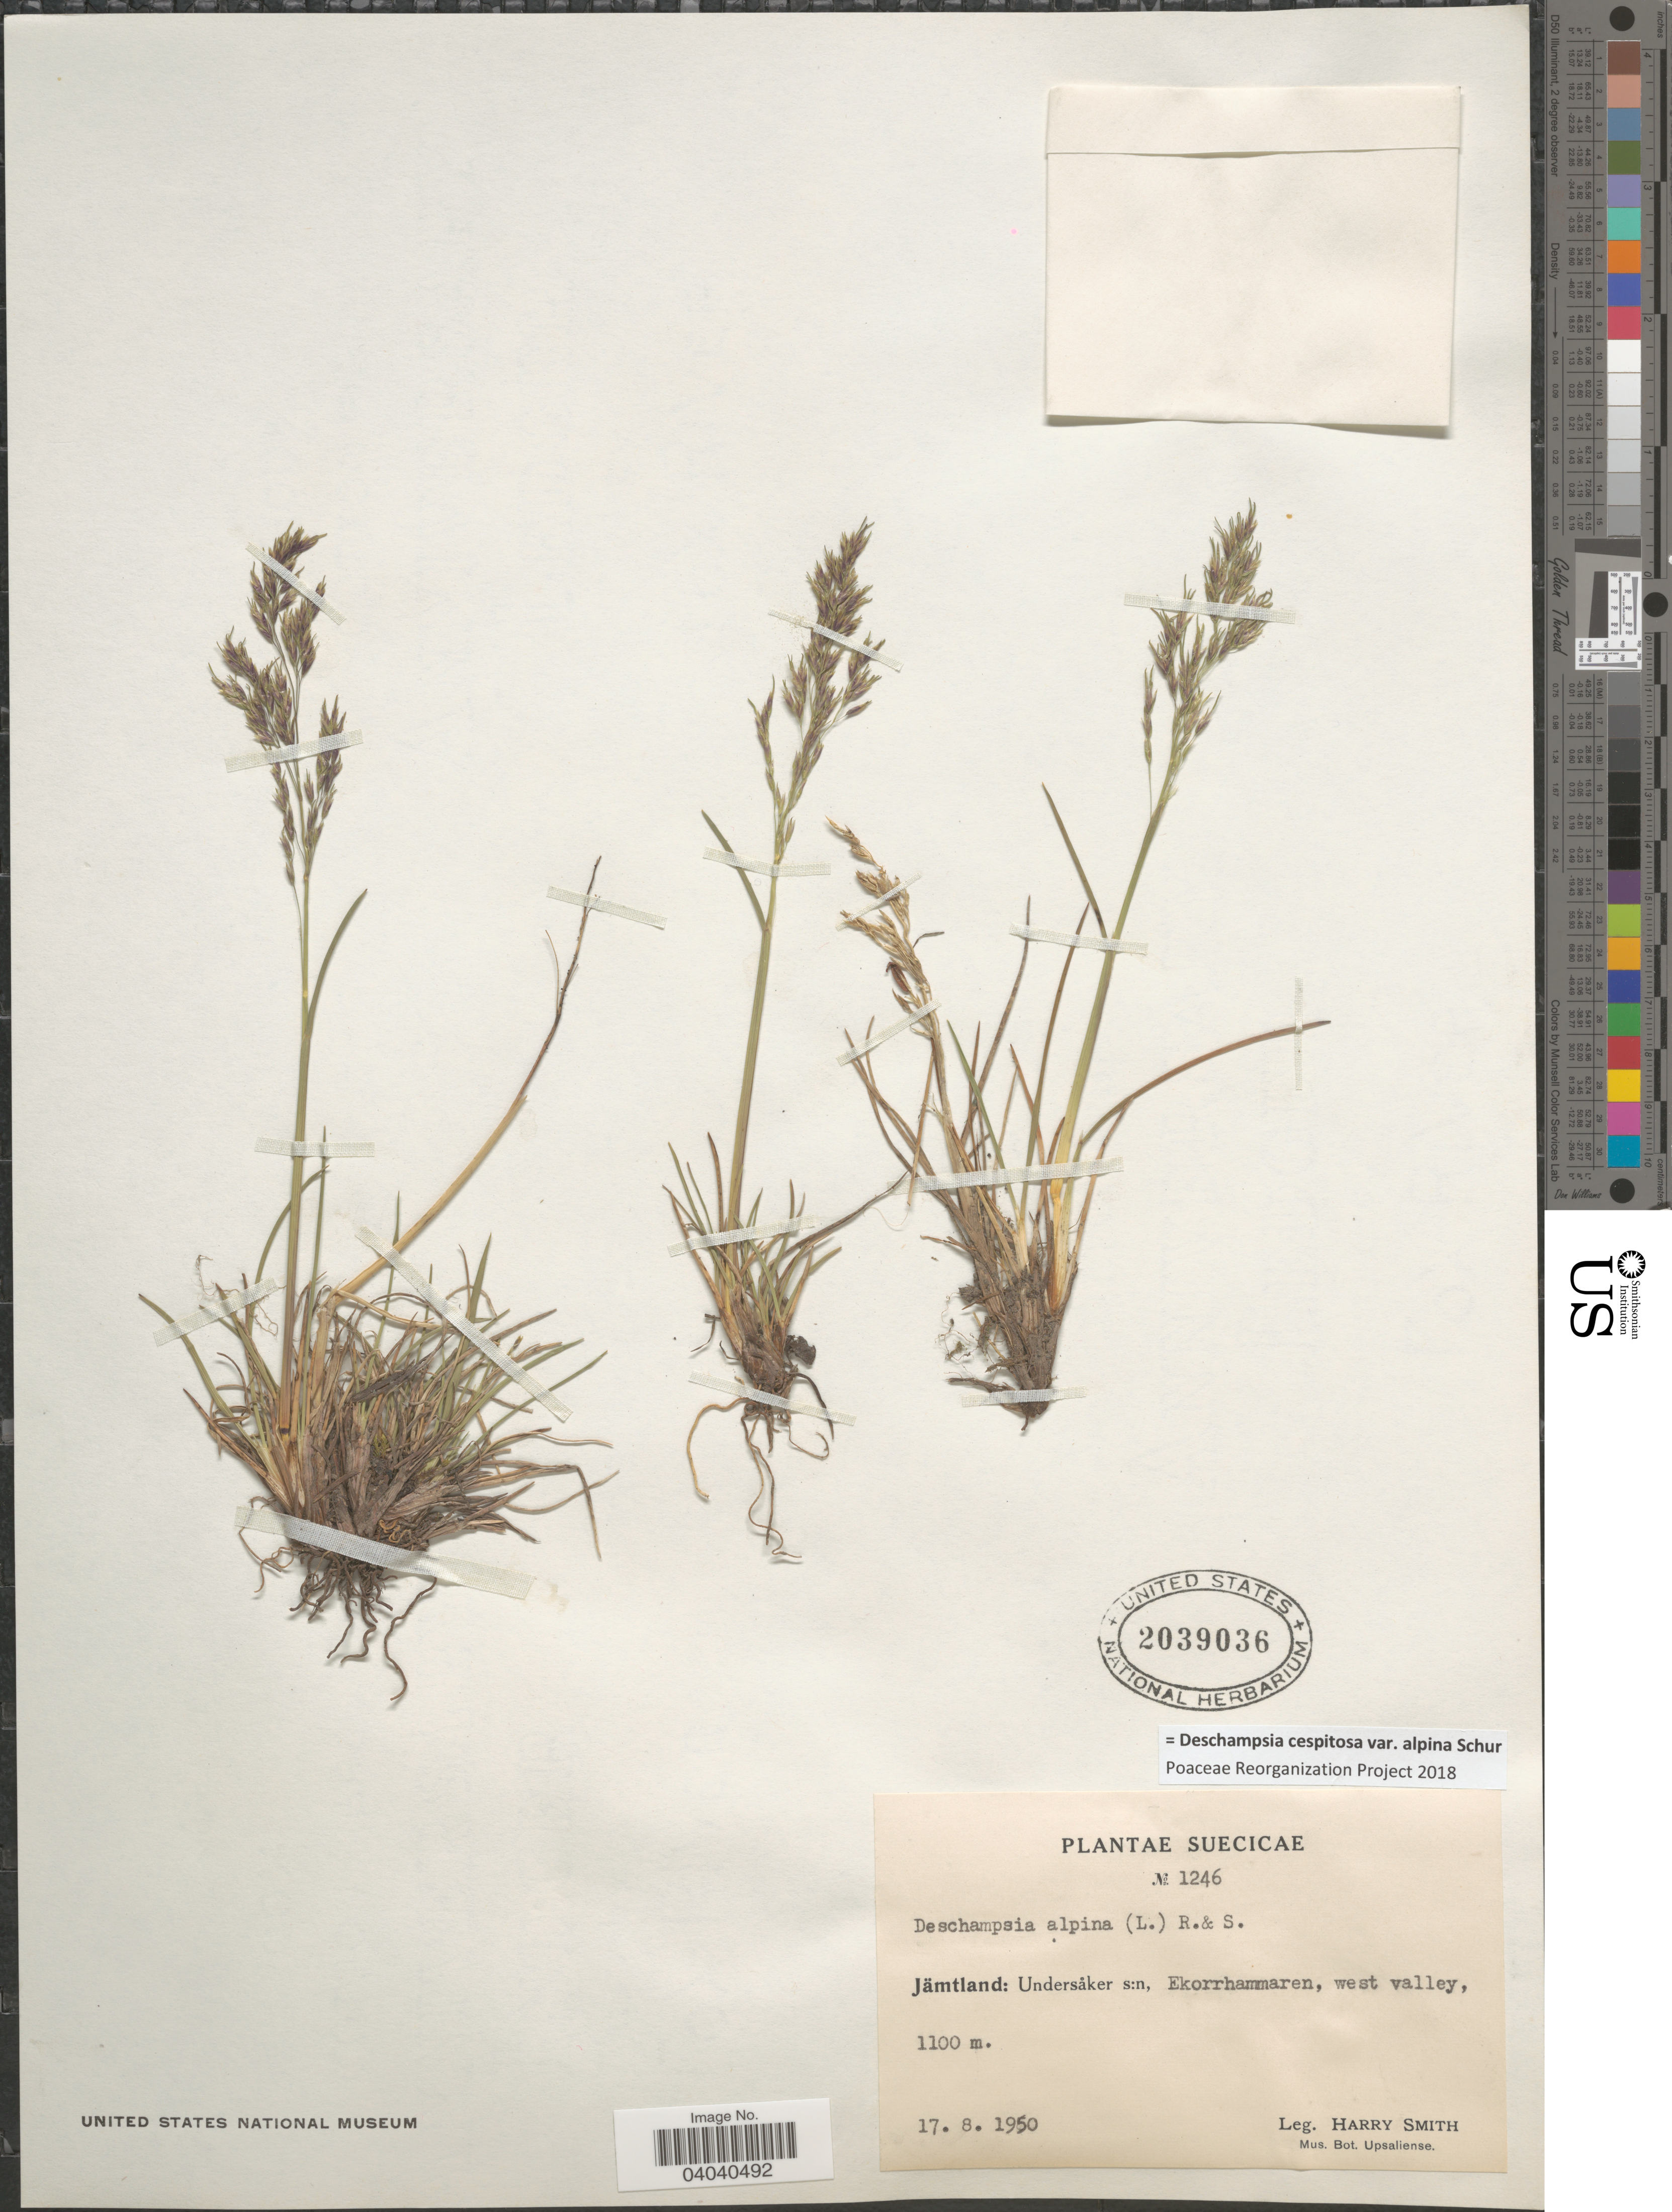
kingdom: Plantae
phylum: Tracheophyta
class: Liliopsida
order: Poales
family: Poaceae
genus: Deschampsia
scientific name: Deschampsia cespitosa var. alpina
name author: Vasey ex W.J. Beal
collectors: H. Smith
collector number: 1246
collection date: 1950-08-17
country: Sweden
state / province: Jämtland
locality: Suecicae. Jämtland: Undersåker s:n, Ekorrhammaren, west valley.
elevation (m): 1100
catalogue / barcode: US 2039036